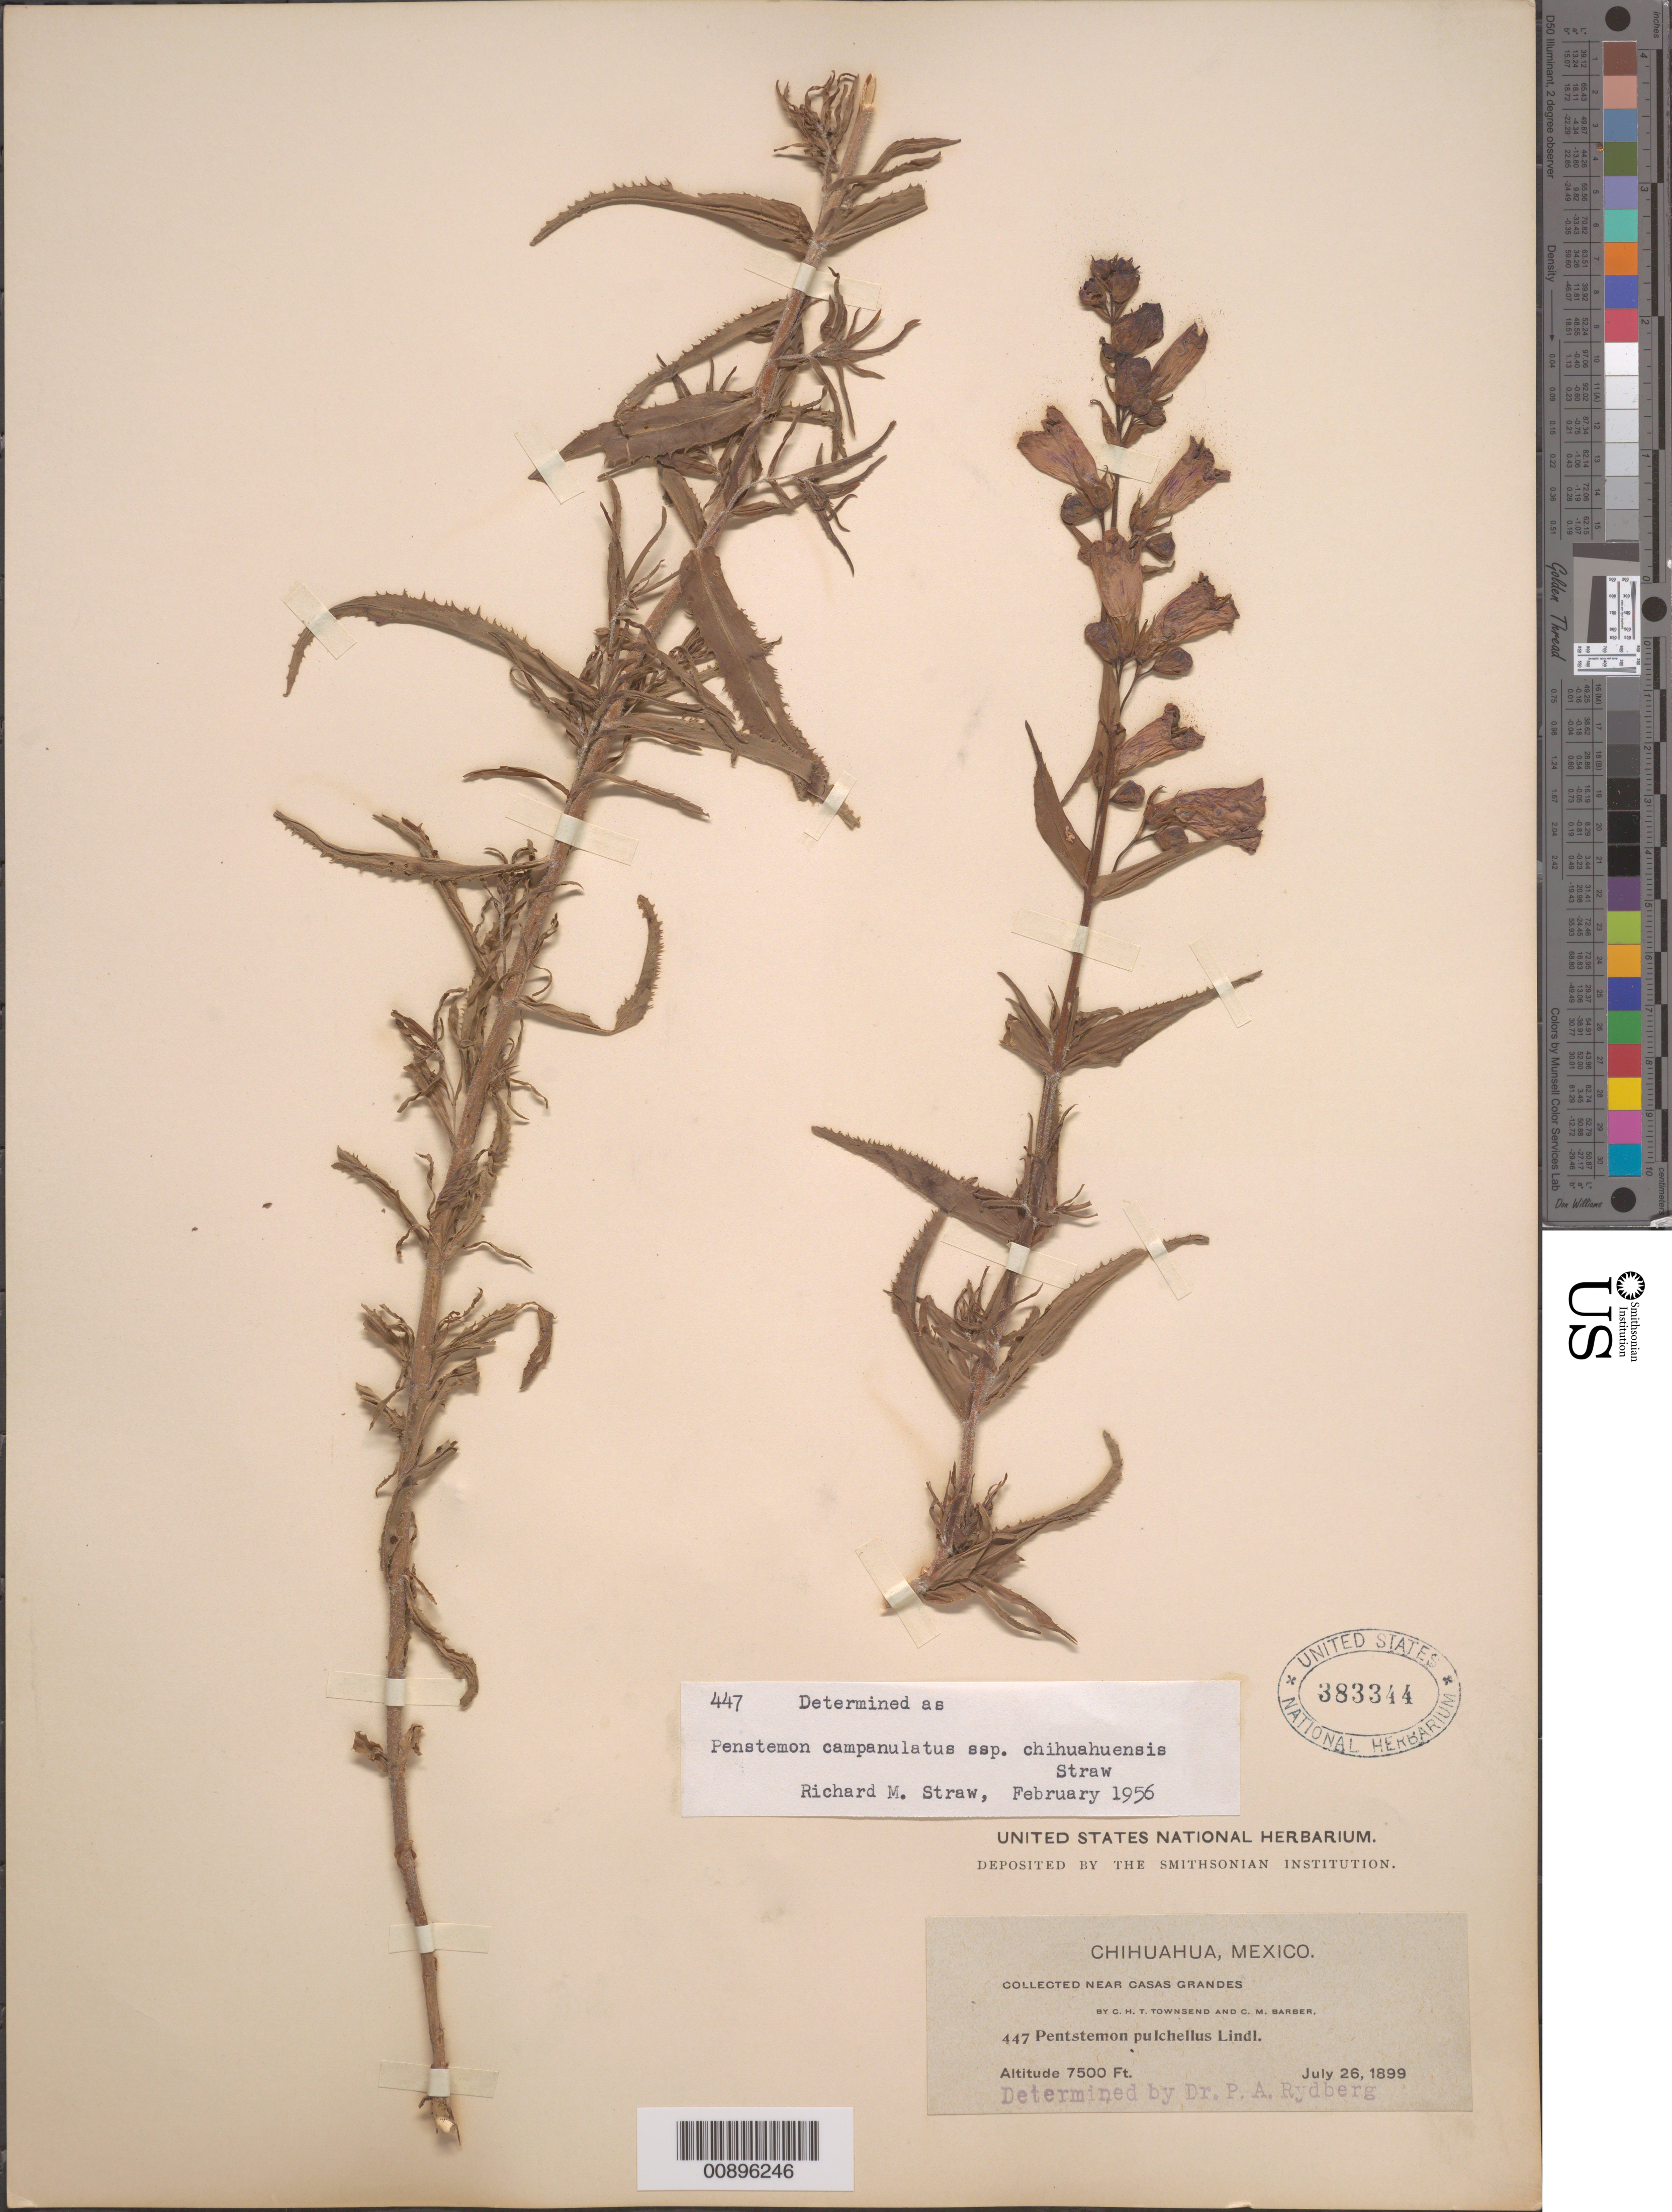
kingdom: Plantae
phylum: Tracheophyta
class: Magnoliopsida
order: Lamiales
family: Plantaginaceae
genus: Penstemon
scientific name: Penstemon campanulatus subsp. chihuahuensis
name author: Straw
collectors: C. H. T. Townsend & C. Barber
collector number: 447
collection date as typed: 26 Jul 1899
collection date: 1899-07-26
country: Mexico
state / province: Chihuahua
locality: Near Casas Grandes, Chihuahua.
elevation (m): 2286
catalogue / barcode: US 383344